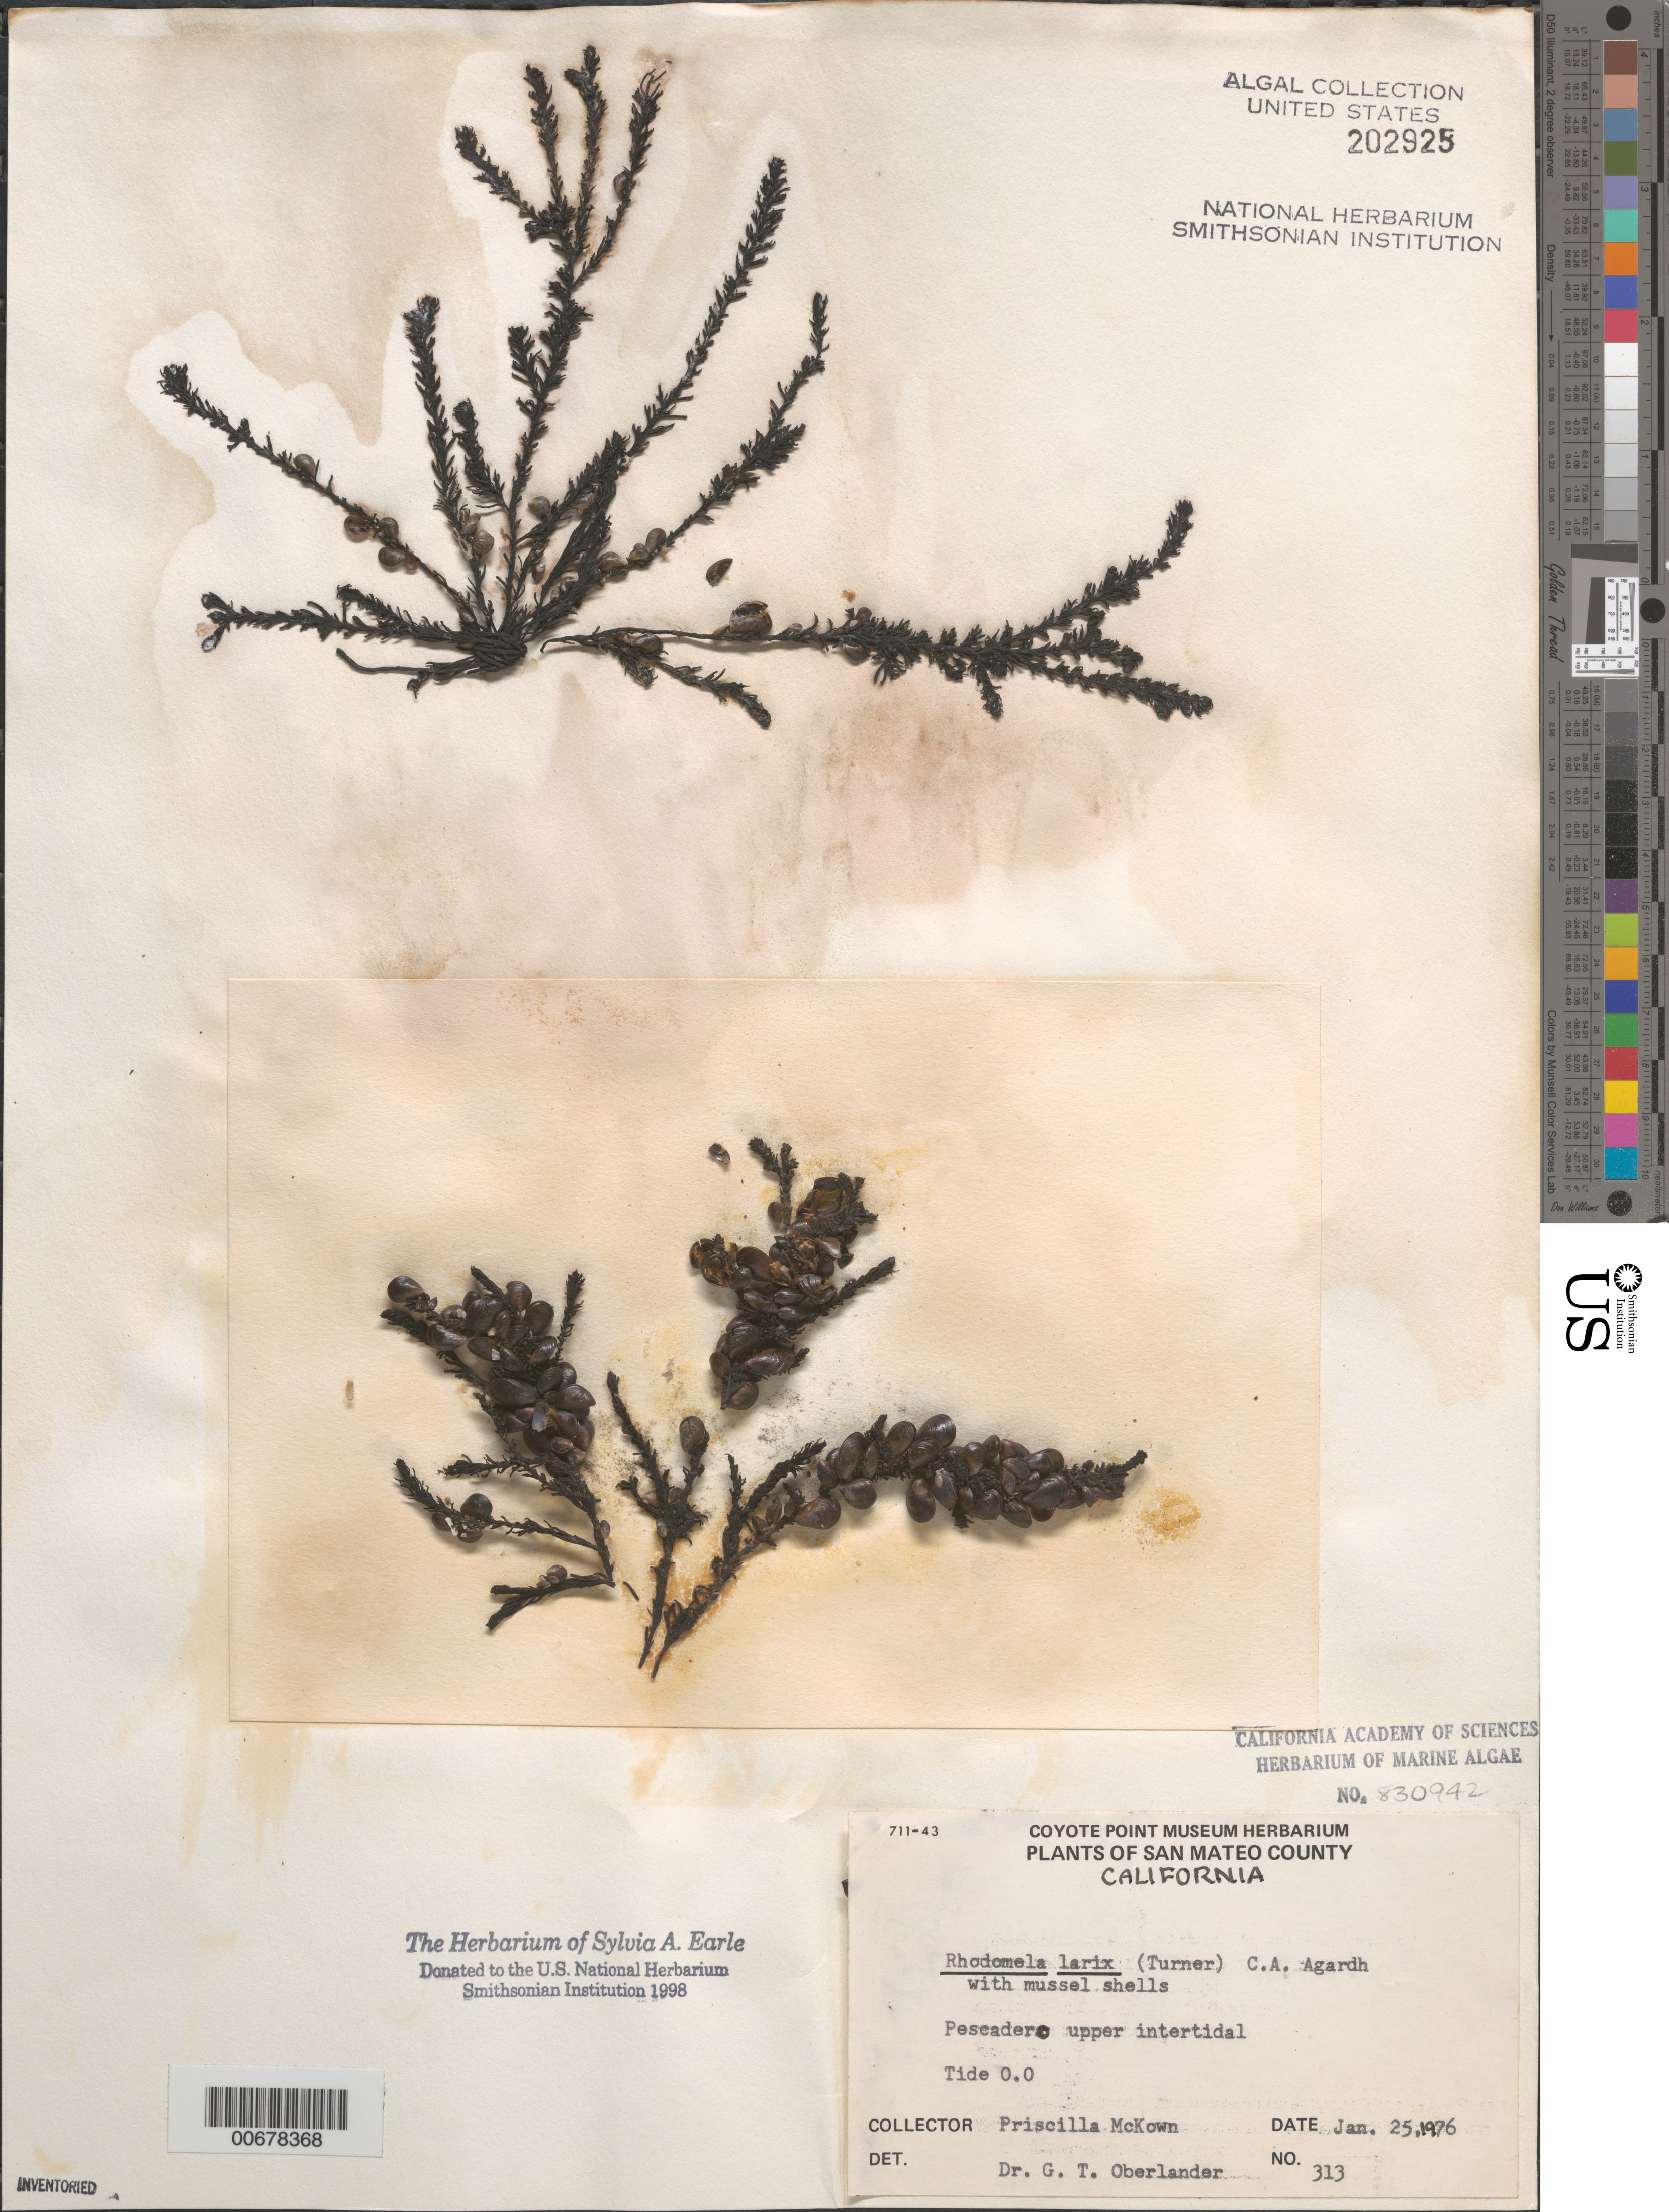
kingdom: Plantae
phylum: Rhodophyta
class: Florideophyceae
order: Ceramiales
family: Rhodomelaceae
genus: Neorhodomela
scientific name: Neorhodomela larix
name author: (Turner) Masuda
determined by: Algae name updating Project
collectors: P. McKown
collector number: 313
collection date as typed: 25 Jan 1976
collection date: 1976-01-25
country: United States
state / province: California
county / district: San Mateo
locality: Pescadero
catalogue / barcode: US 202925